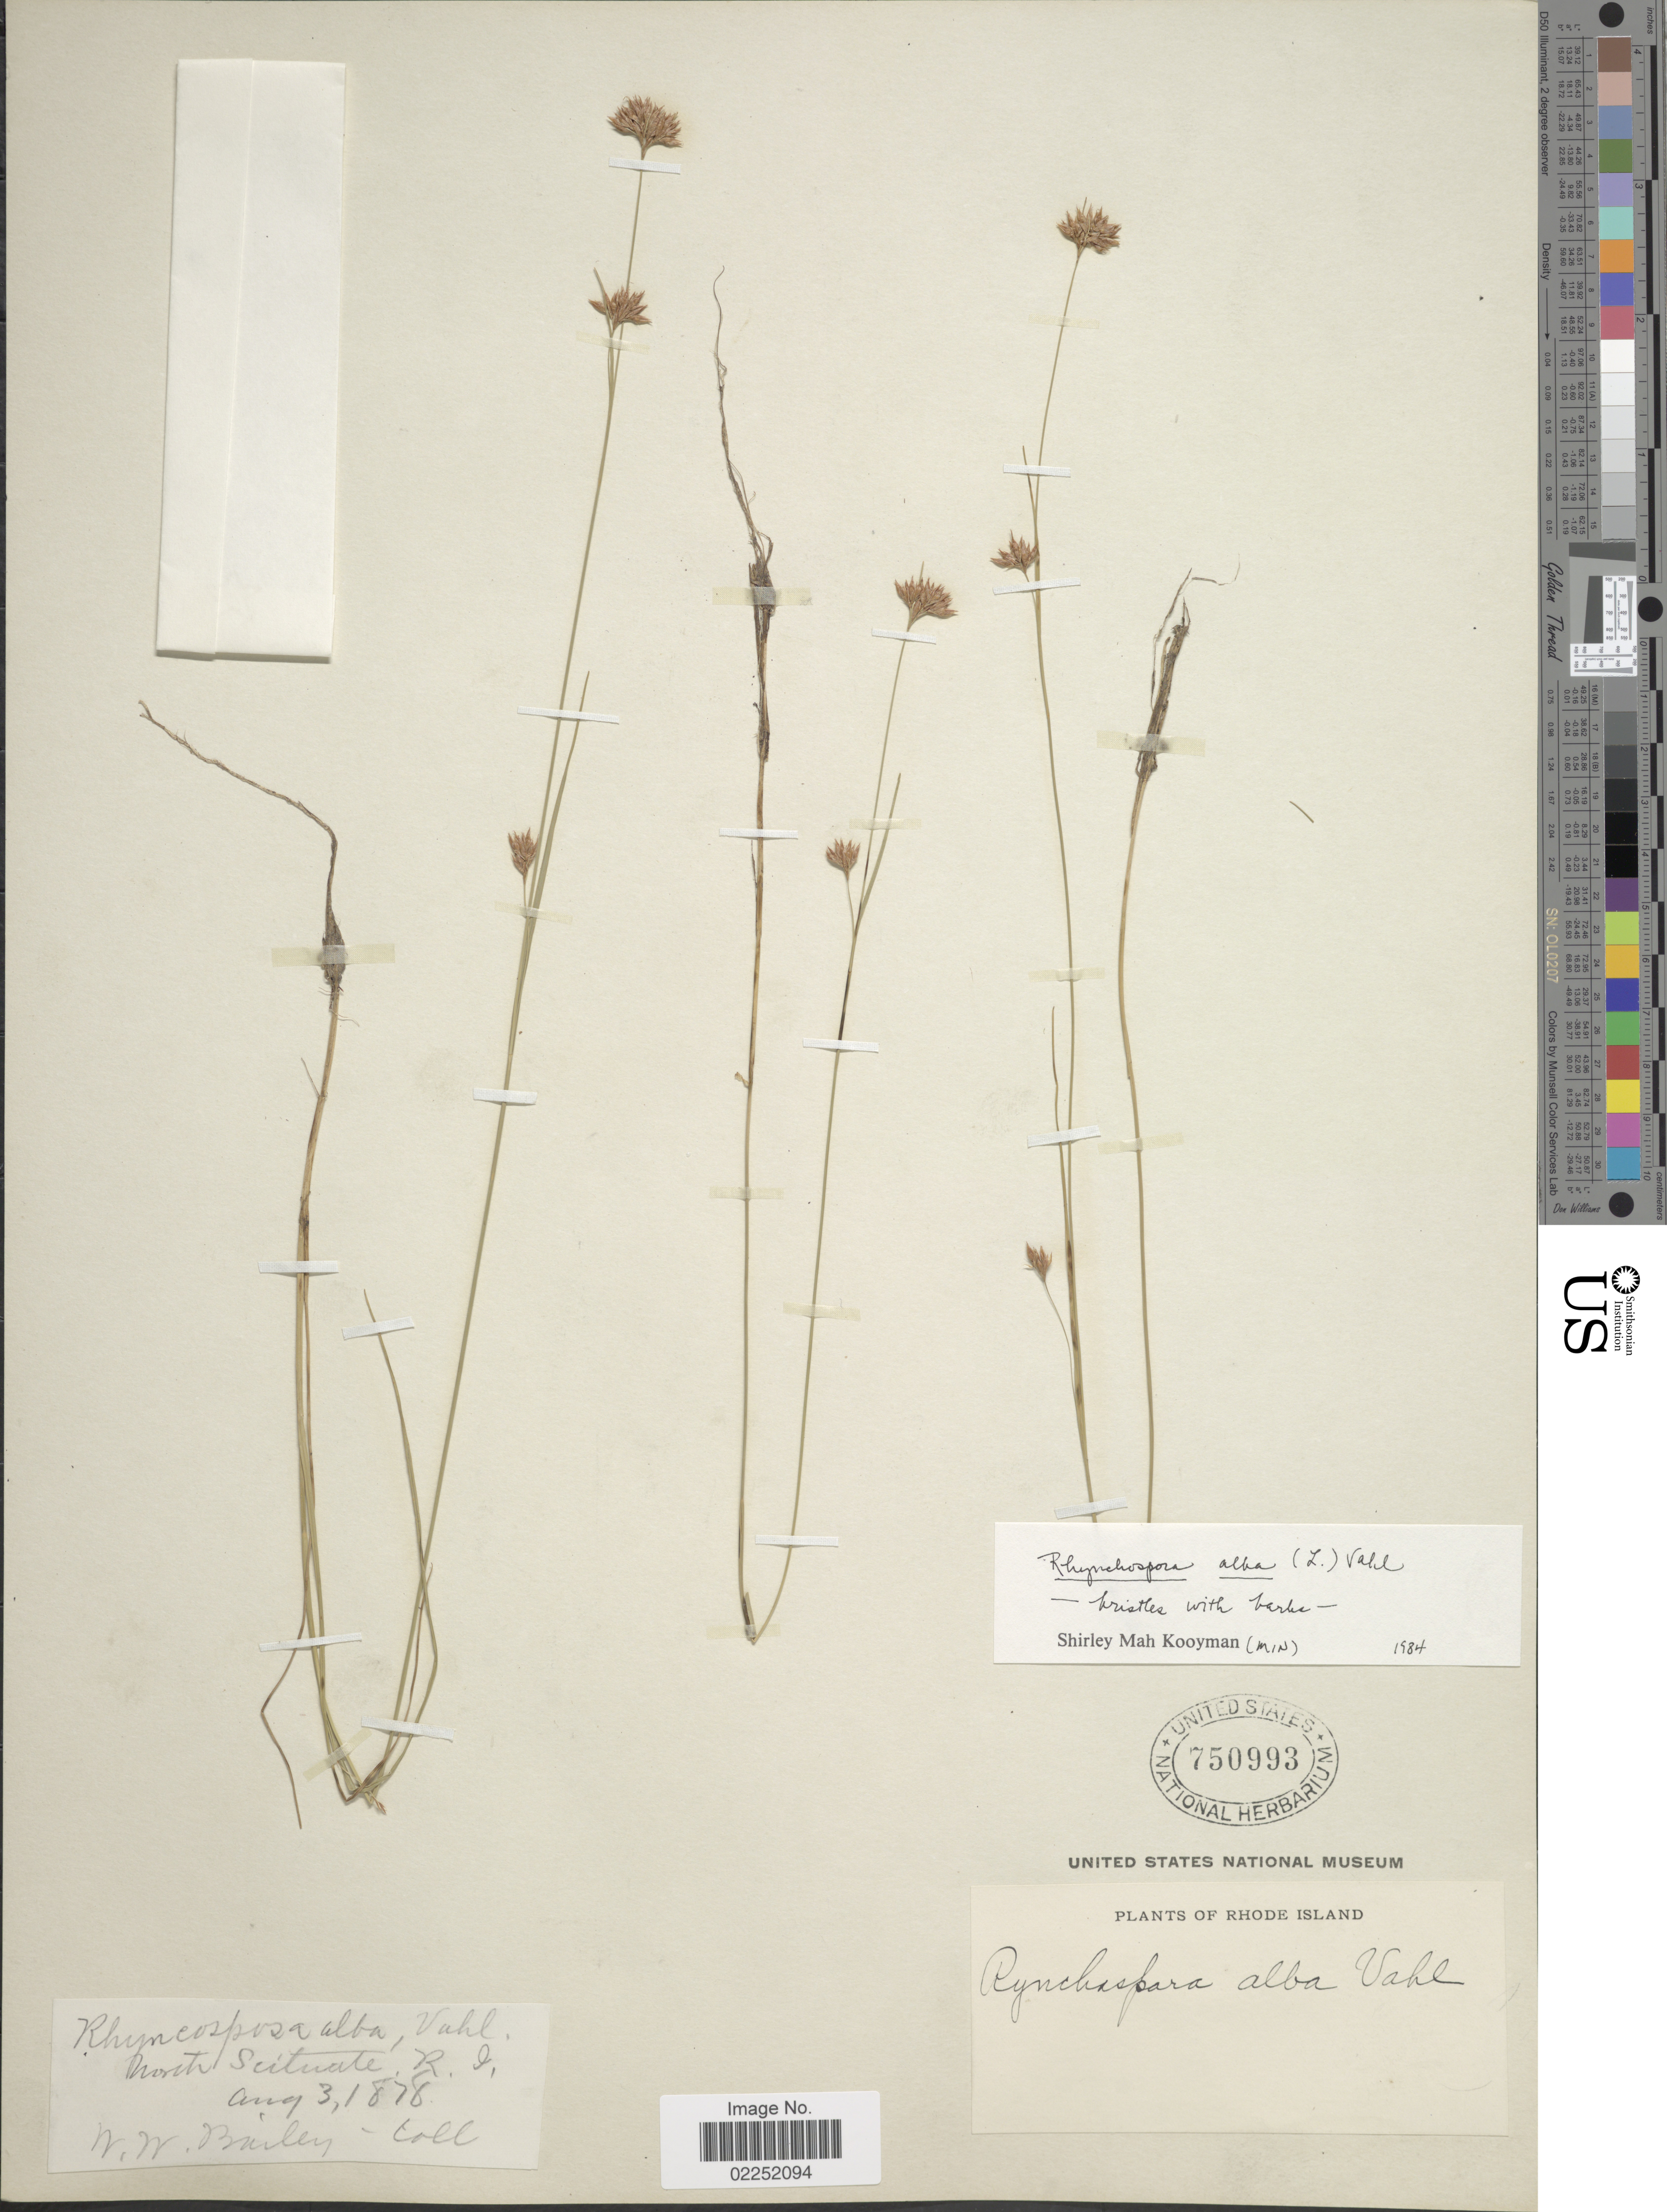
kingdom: Plantae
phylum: Tracheophyta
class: Liliopsida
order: Poales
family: Cyperaceae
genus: Rhynchospora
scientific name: Rhynchospora alba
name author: (L.) Vahl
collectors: W. W. Bailey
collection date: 1878-02-03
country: United States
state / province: Rhode Island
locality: North Scituate.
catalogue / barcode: US 750993